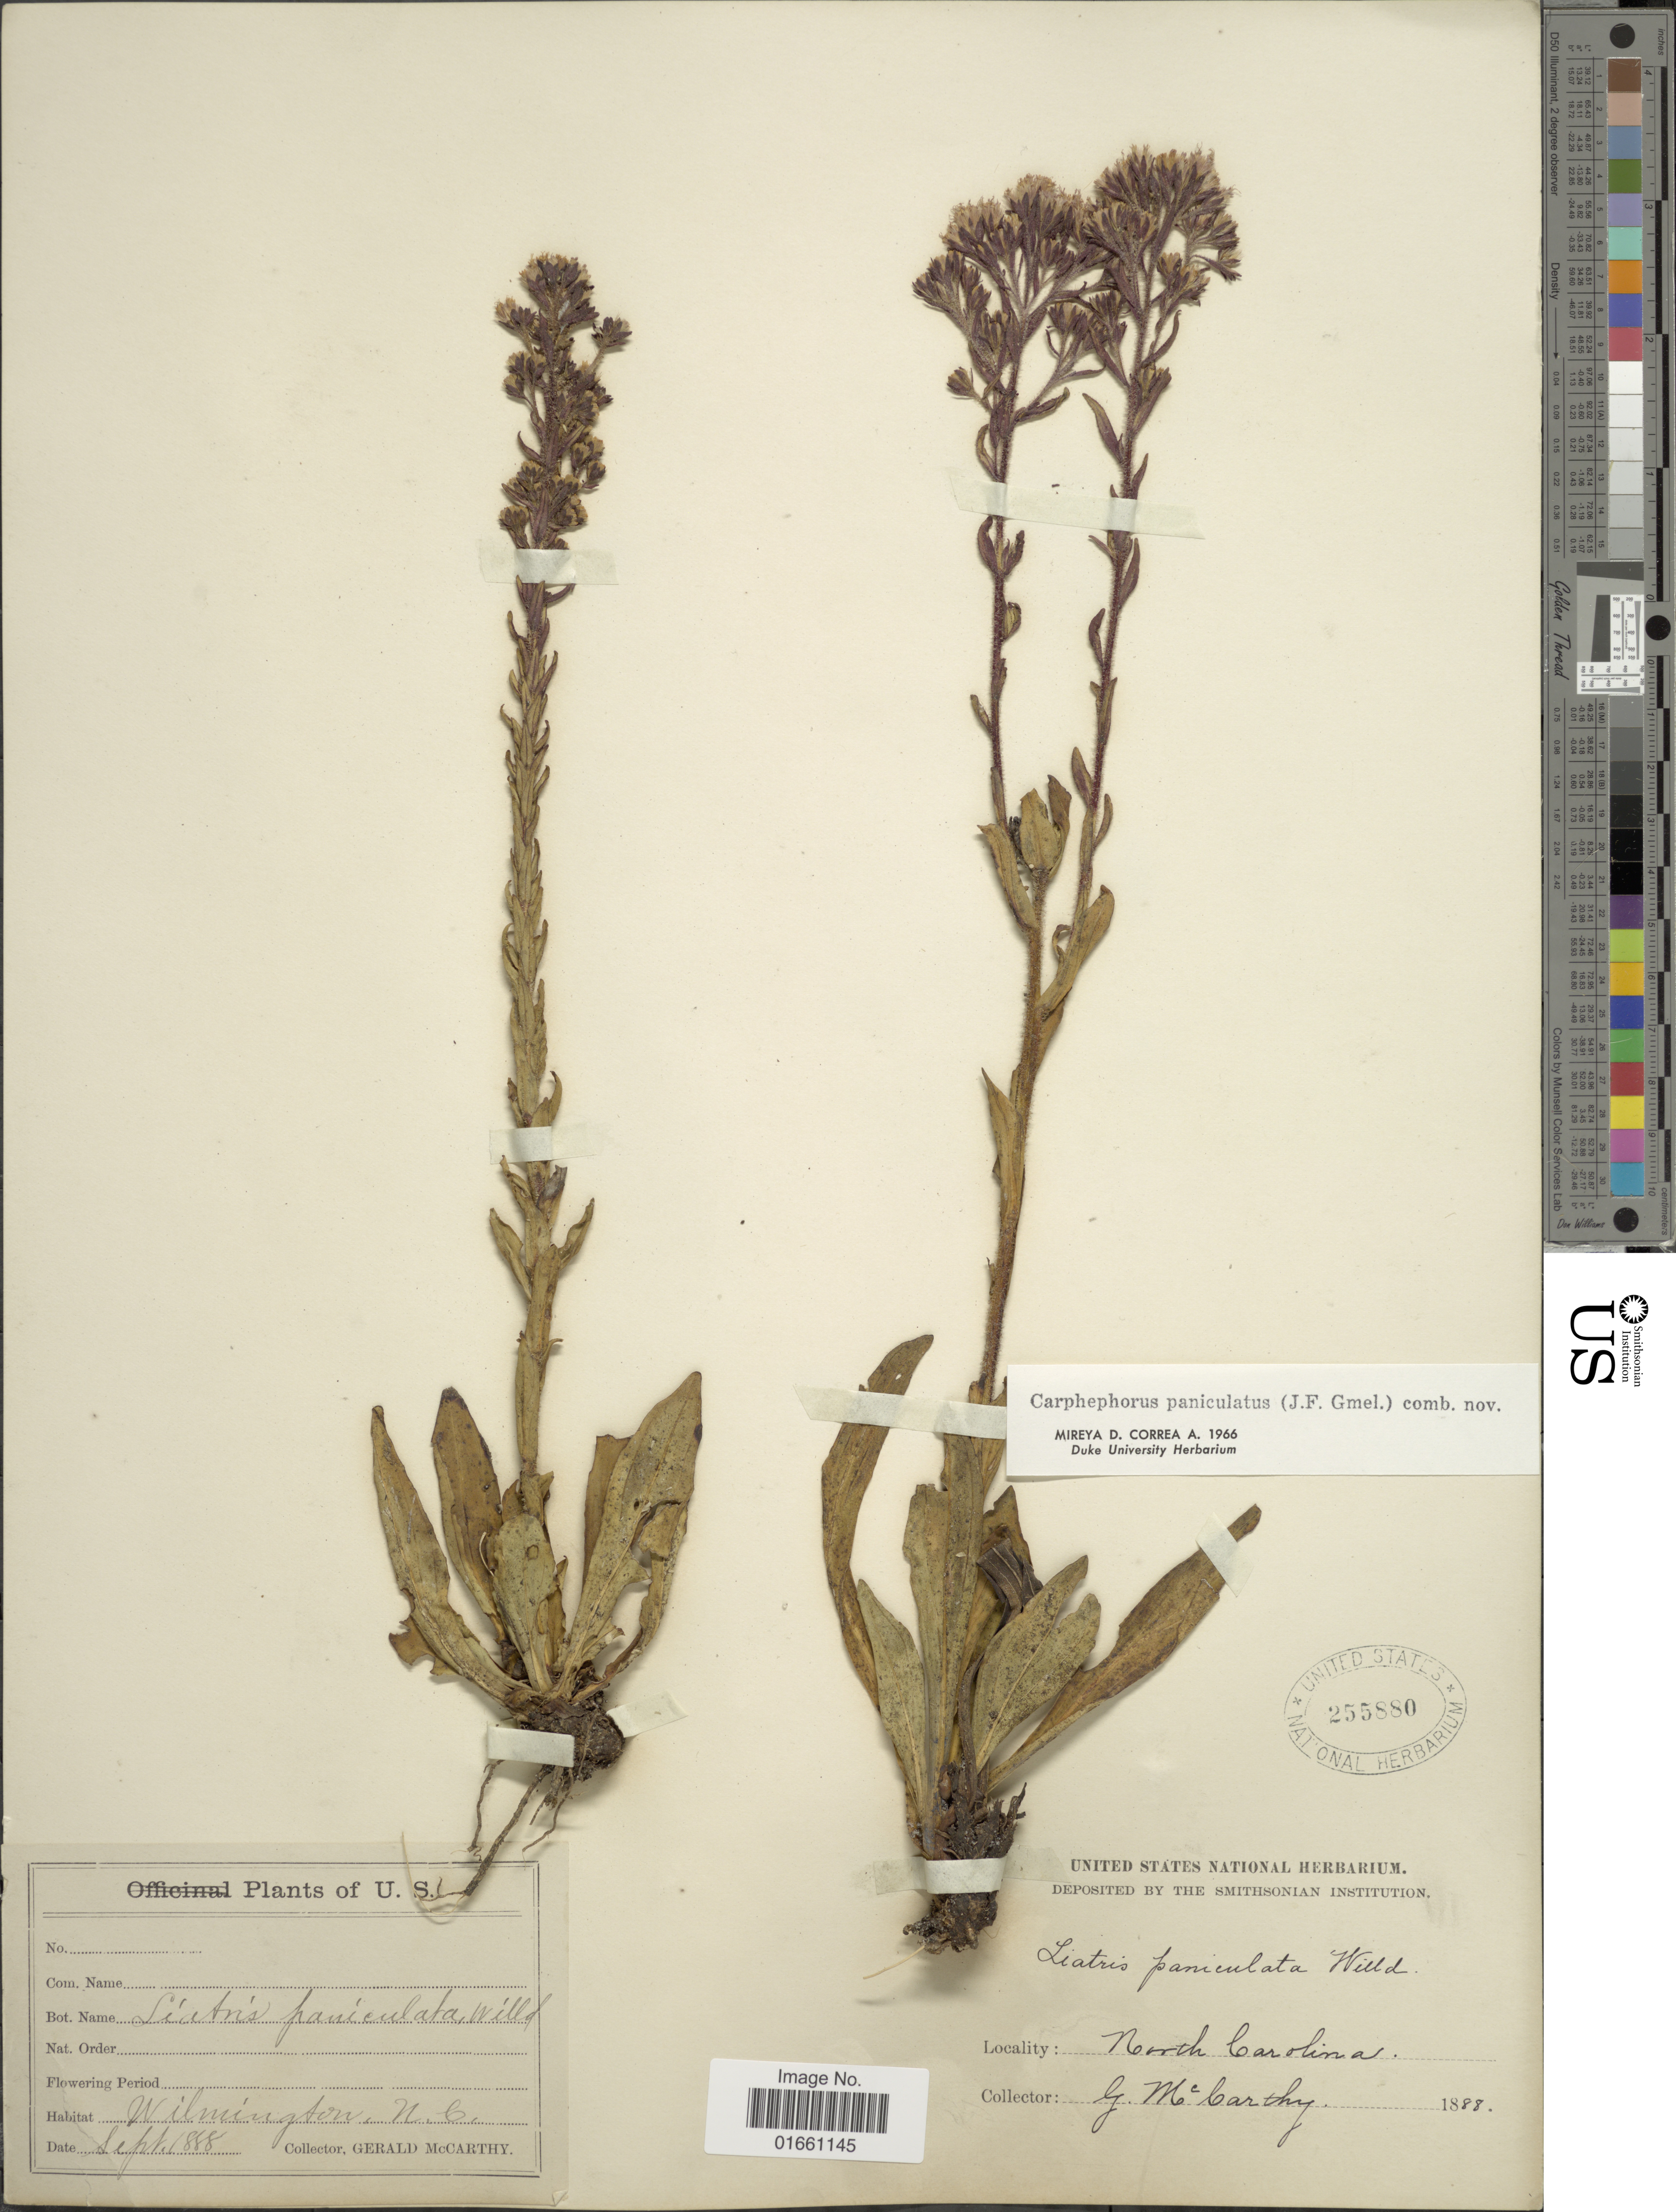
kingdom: Plantae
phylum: Tracheophyta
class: Magnoliopsida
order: Asterales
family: Asteraceae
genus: Trilisa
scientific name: Trilisa paniculata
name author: (J.F. Gmel.) Cass.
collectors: G. McCarthy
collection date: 1888-08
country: United States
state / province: North Carolina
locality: Wilmington.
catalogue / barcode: US 255880